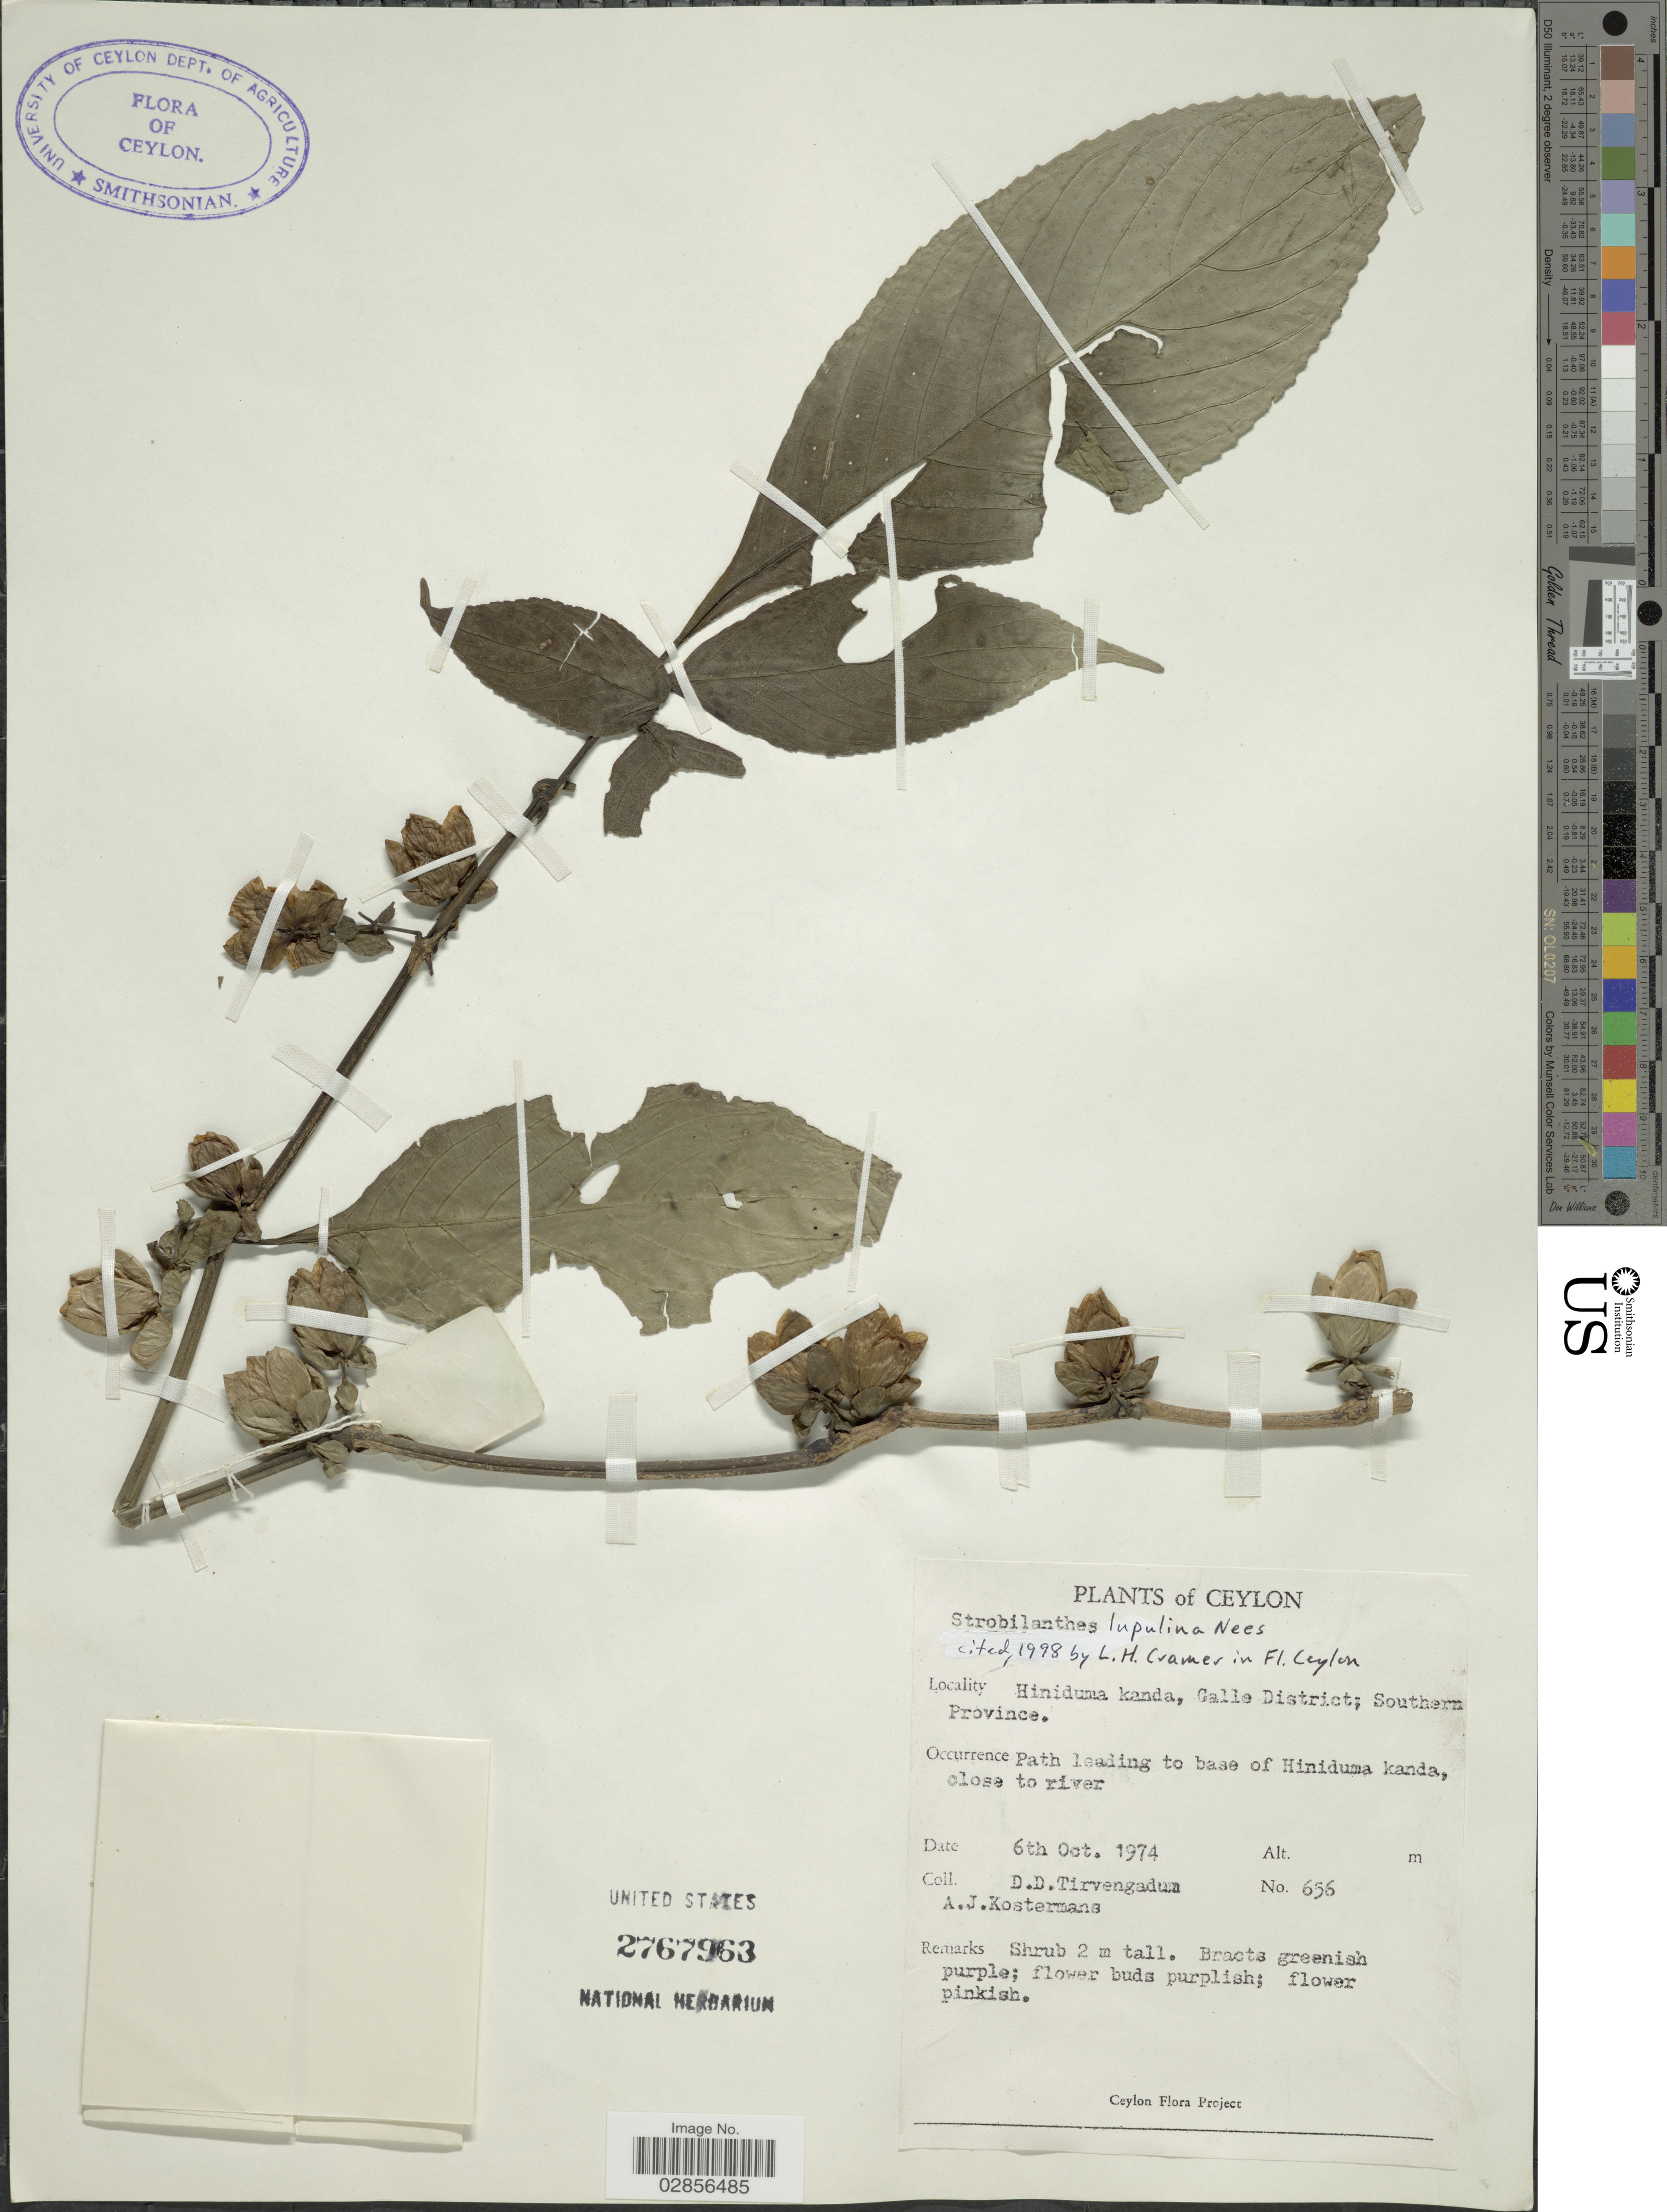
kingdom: Plantae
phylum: Tracheophyta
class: Magnoliopsida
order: Lamiales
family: Acanthaceae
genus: Strobilanthes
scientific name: Strobilanthes lupulina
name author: Nees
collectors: D. Tirvengadum & A. J. G. Kostermans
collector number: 656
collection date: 1974-10-06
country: Sri Lanka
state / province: Southern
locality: Ceylon. Hiniduma kanda, Galle District. Path leading to base of Hiniduma kanda, close to river.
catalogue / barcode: US 2767963